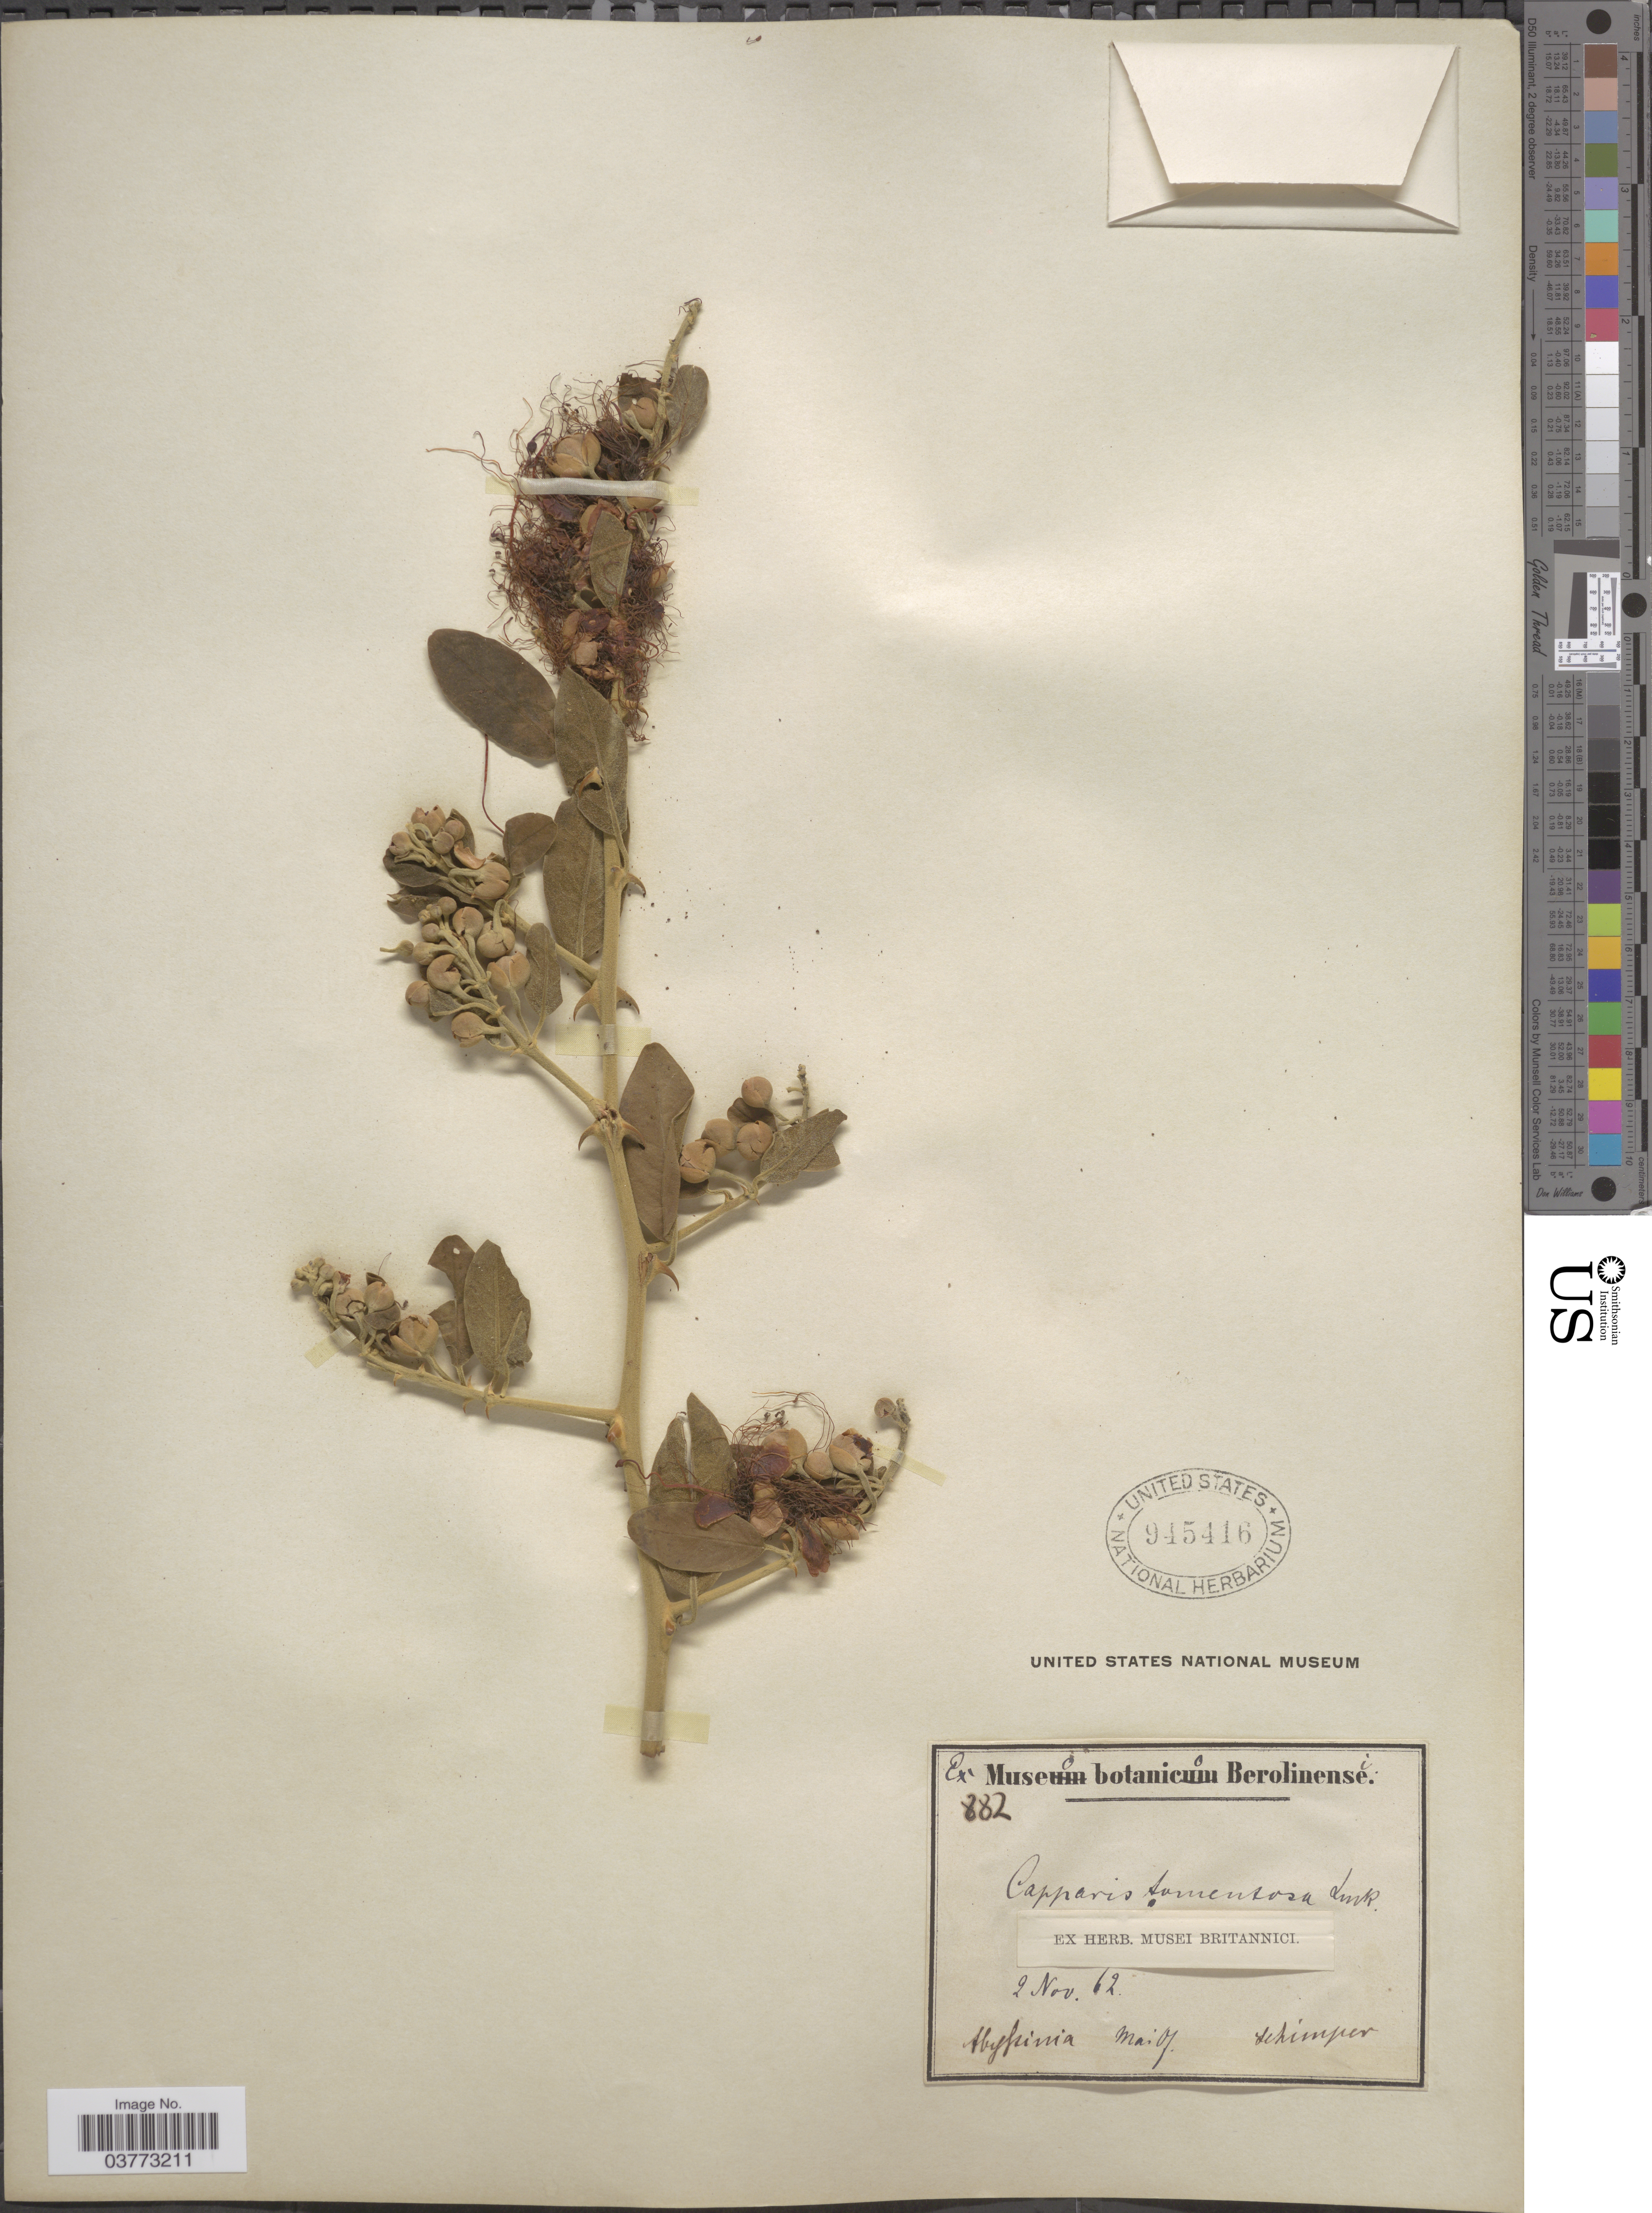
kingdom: Plantae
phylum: Tracheophyta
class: Magnoliopsida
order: Brassicales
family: Capparaceae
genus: Capparis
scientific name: Capparis tomentosa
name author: Lam.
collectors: -. Schimper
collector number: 882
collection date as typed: Transcribed d/m/y: 2/11/62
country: Ethiopia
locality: Abyssinia.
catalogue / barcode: US 945416